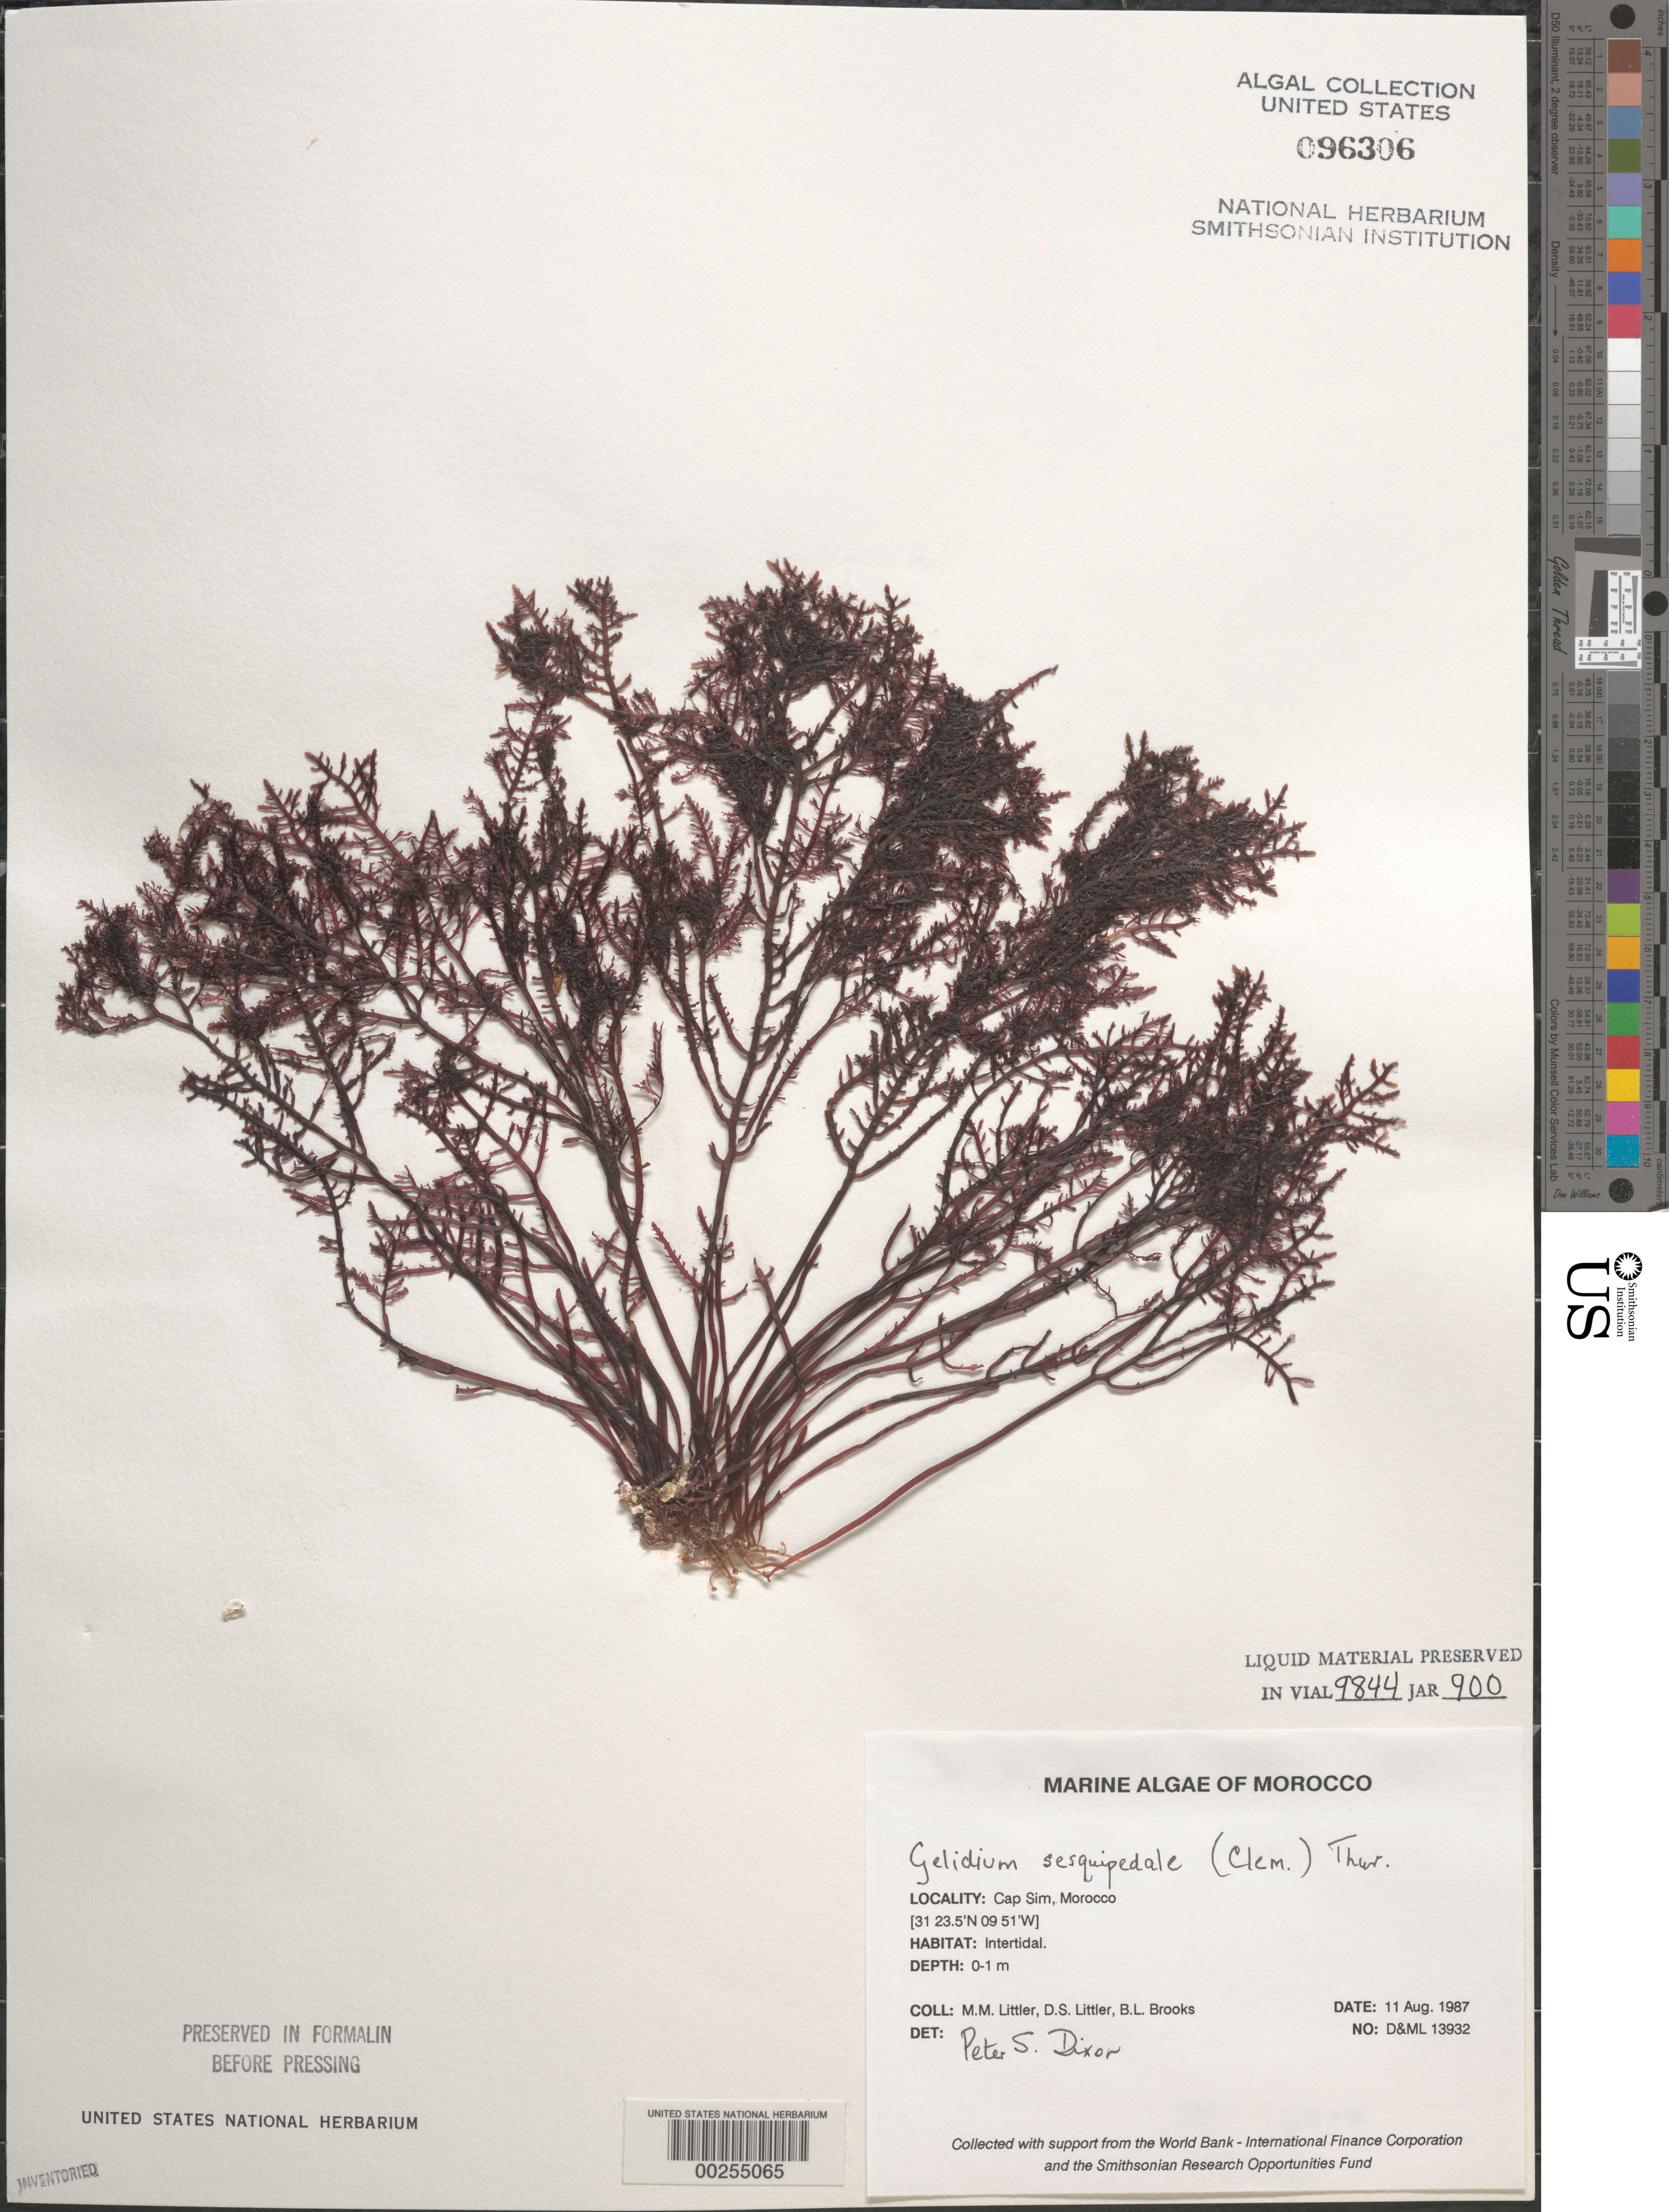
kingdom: Plantae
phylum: Rhodophyta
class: Florideophyceae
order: Gelidiales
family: Gelidiaceae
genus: Gelidium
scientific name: Gelidium corneum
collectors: M. M. Littler, D. S. Littler & B. Brooks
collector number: D&ML 13932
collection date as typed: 11 Aug 1987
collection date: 1987-08-11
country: Morocco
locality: Cap Sim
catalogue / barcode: US 96306